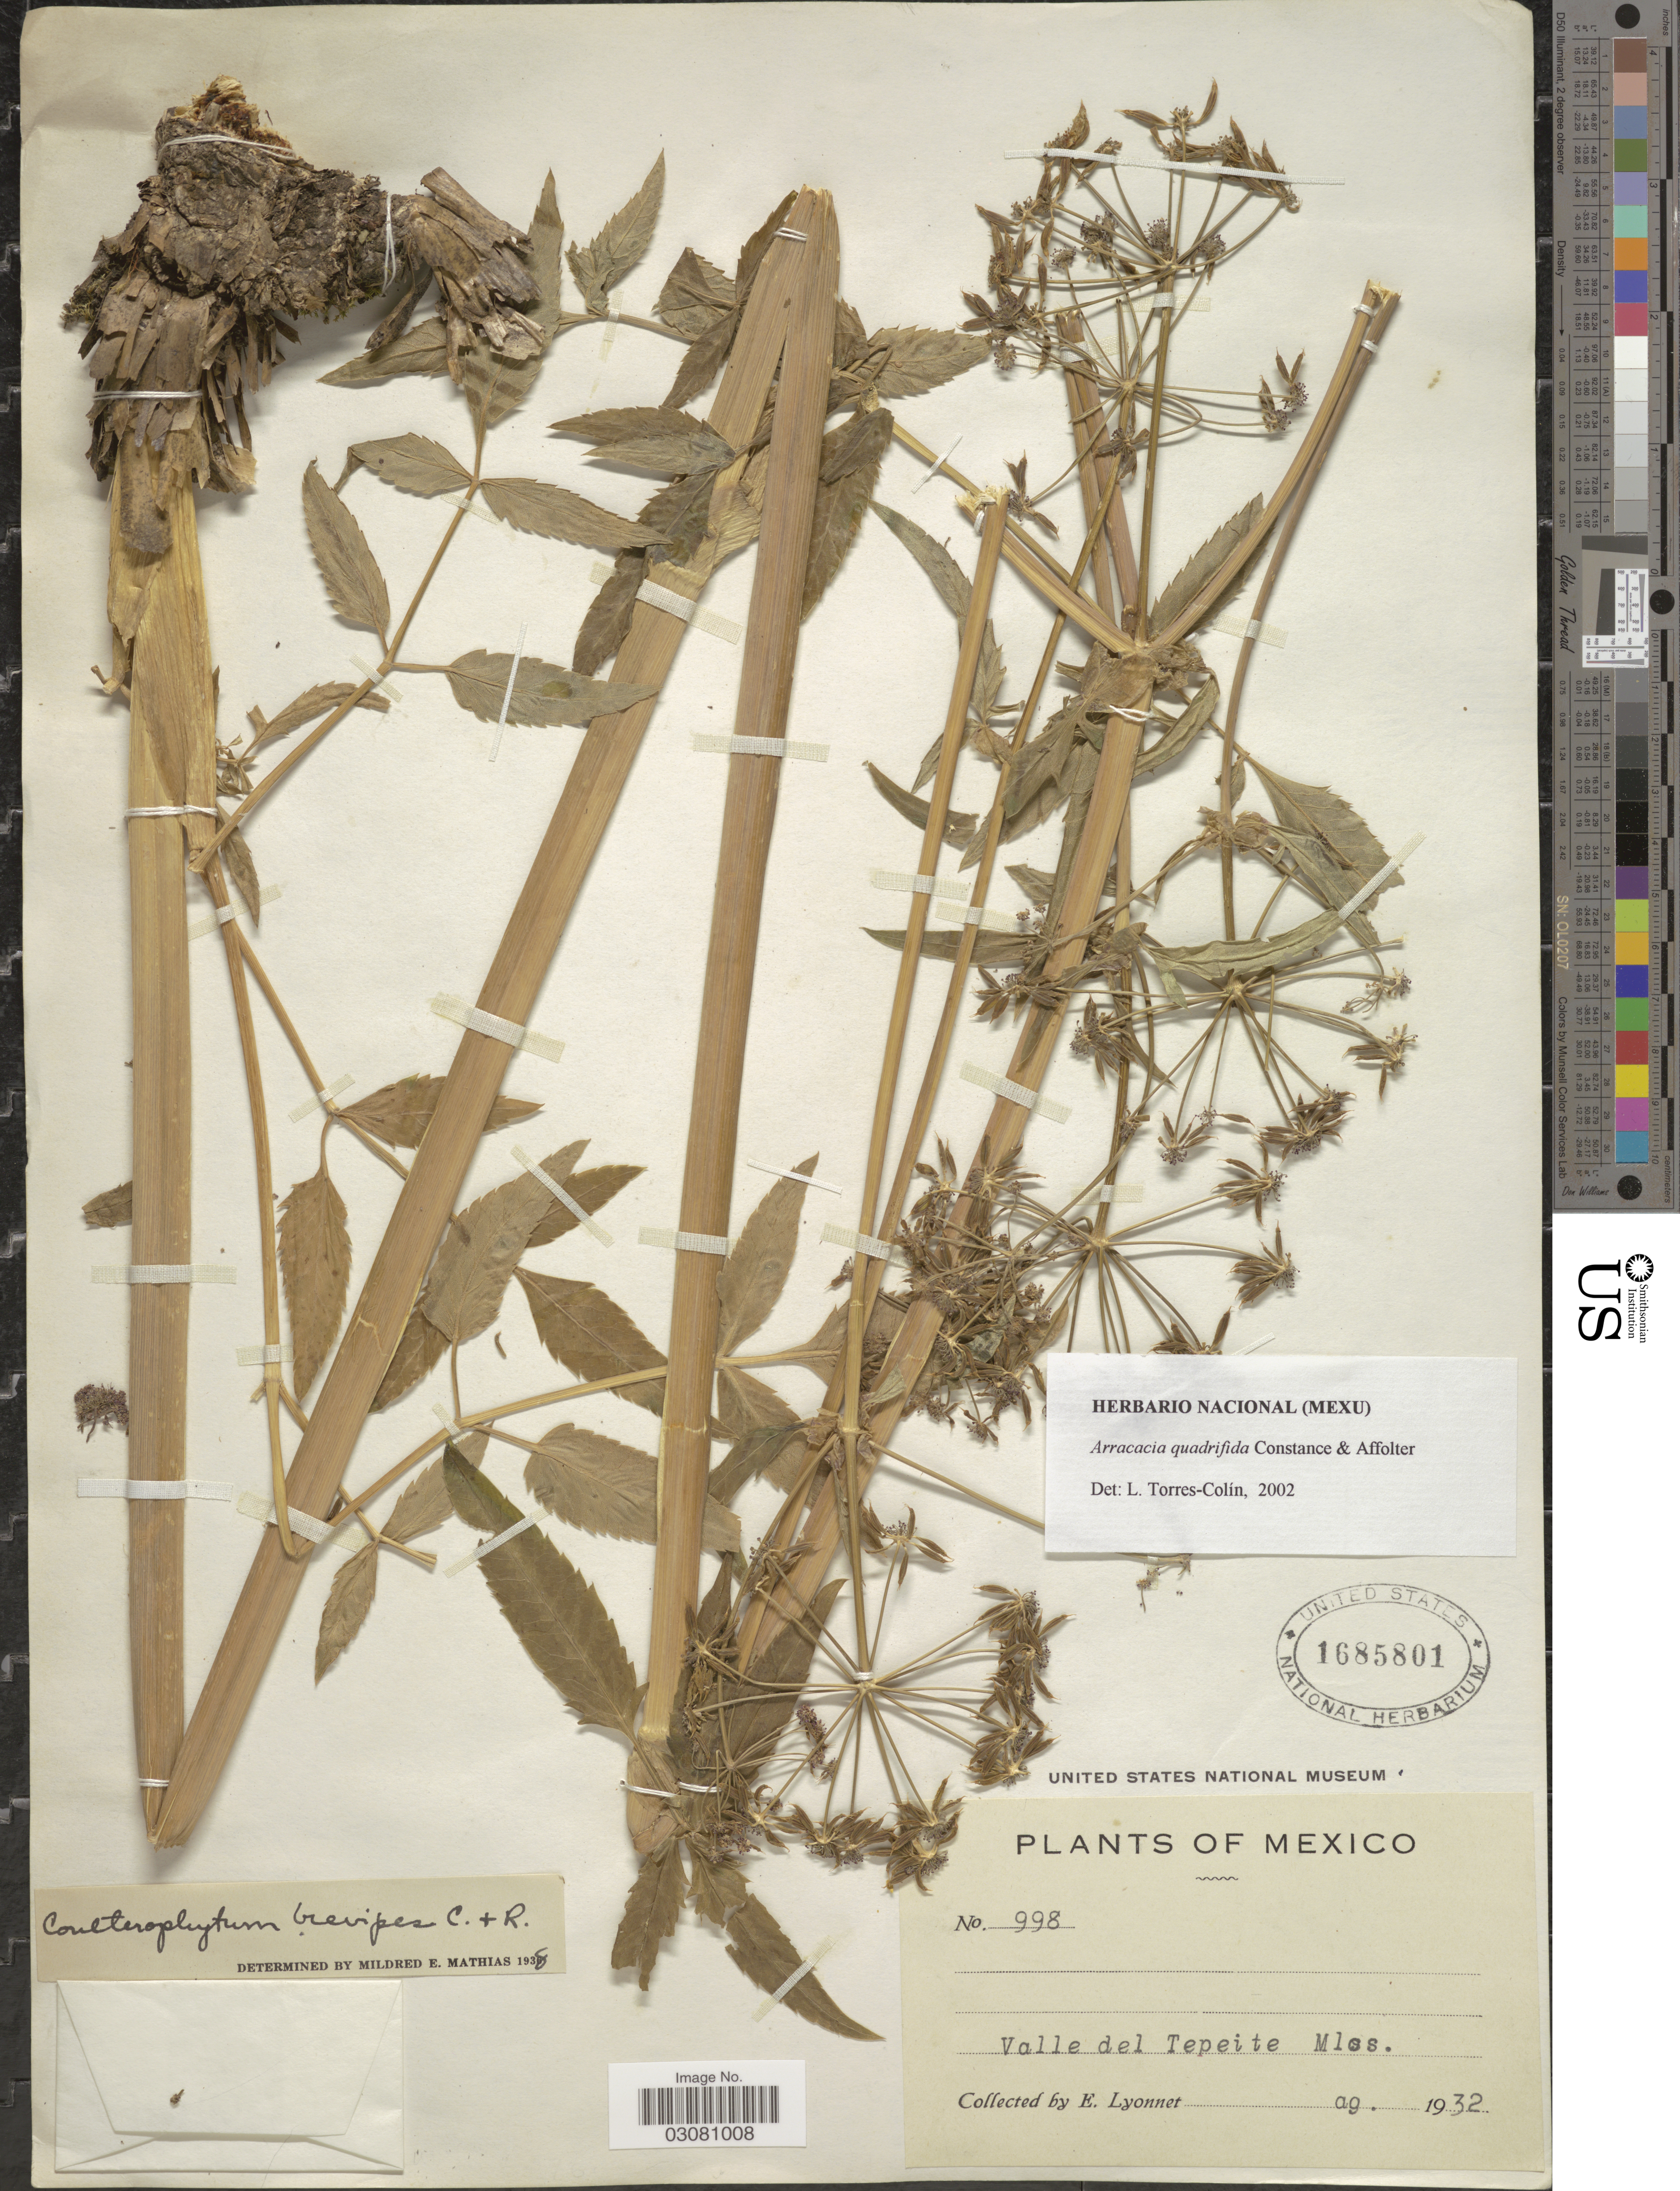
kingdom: Plantae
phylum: Tracheophyta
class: Magnoliopsida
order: Apiales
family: Apiaceae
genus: Arracacia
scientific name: Arracacia quadrifida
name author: Constance & Affolter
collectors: E. Lyonnet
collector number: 998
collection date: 1932-08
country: Mexico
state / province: Morelos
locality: Valle del Tepeite Mlos.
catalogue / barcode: US 1685801